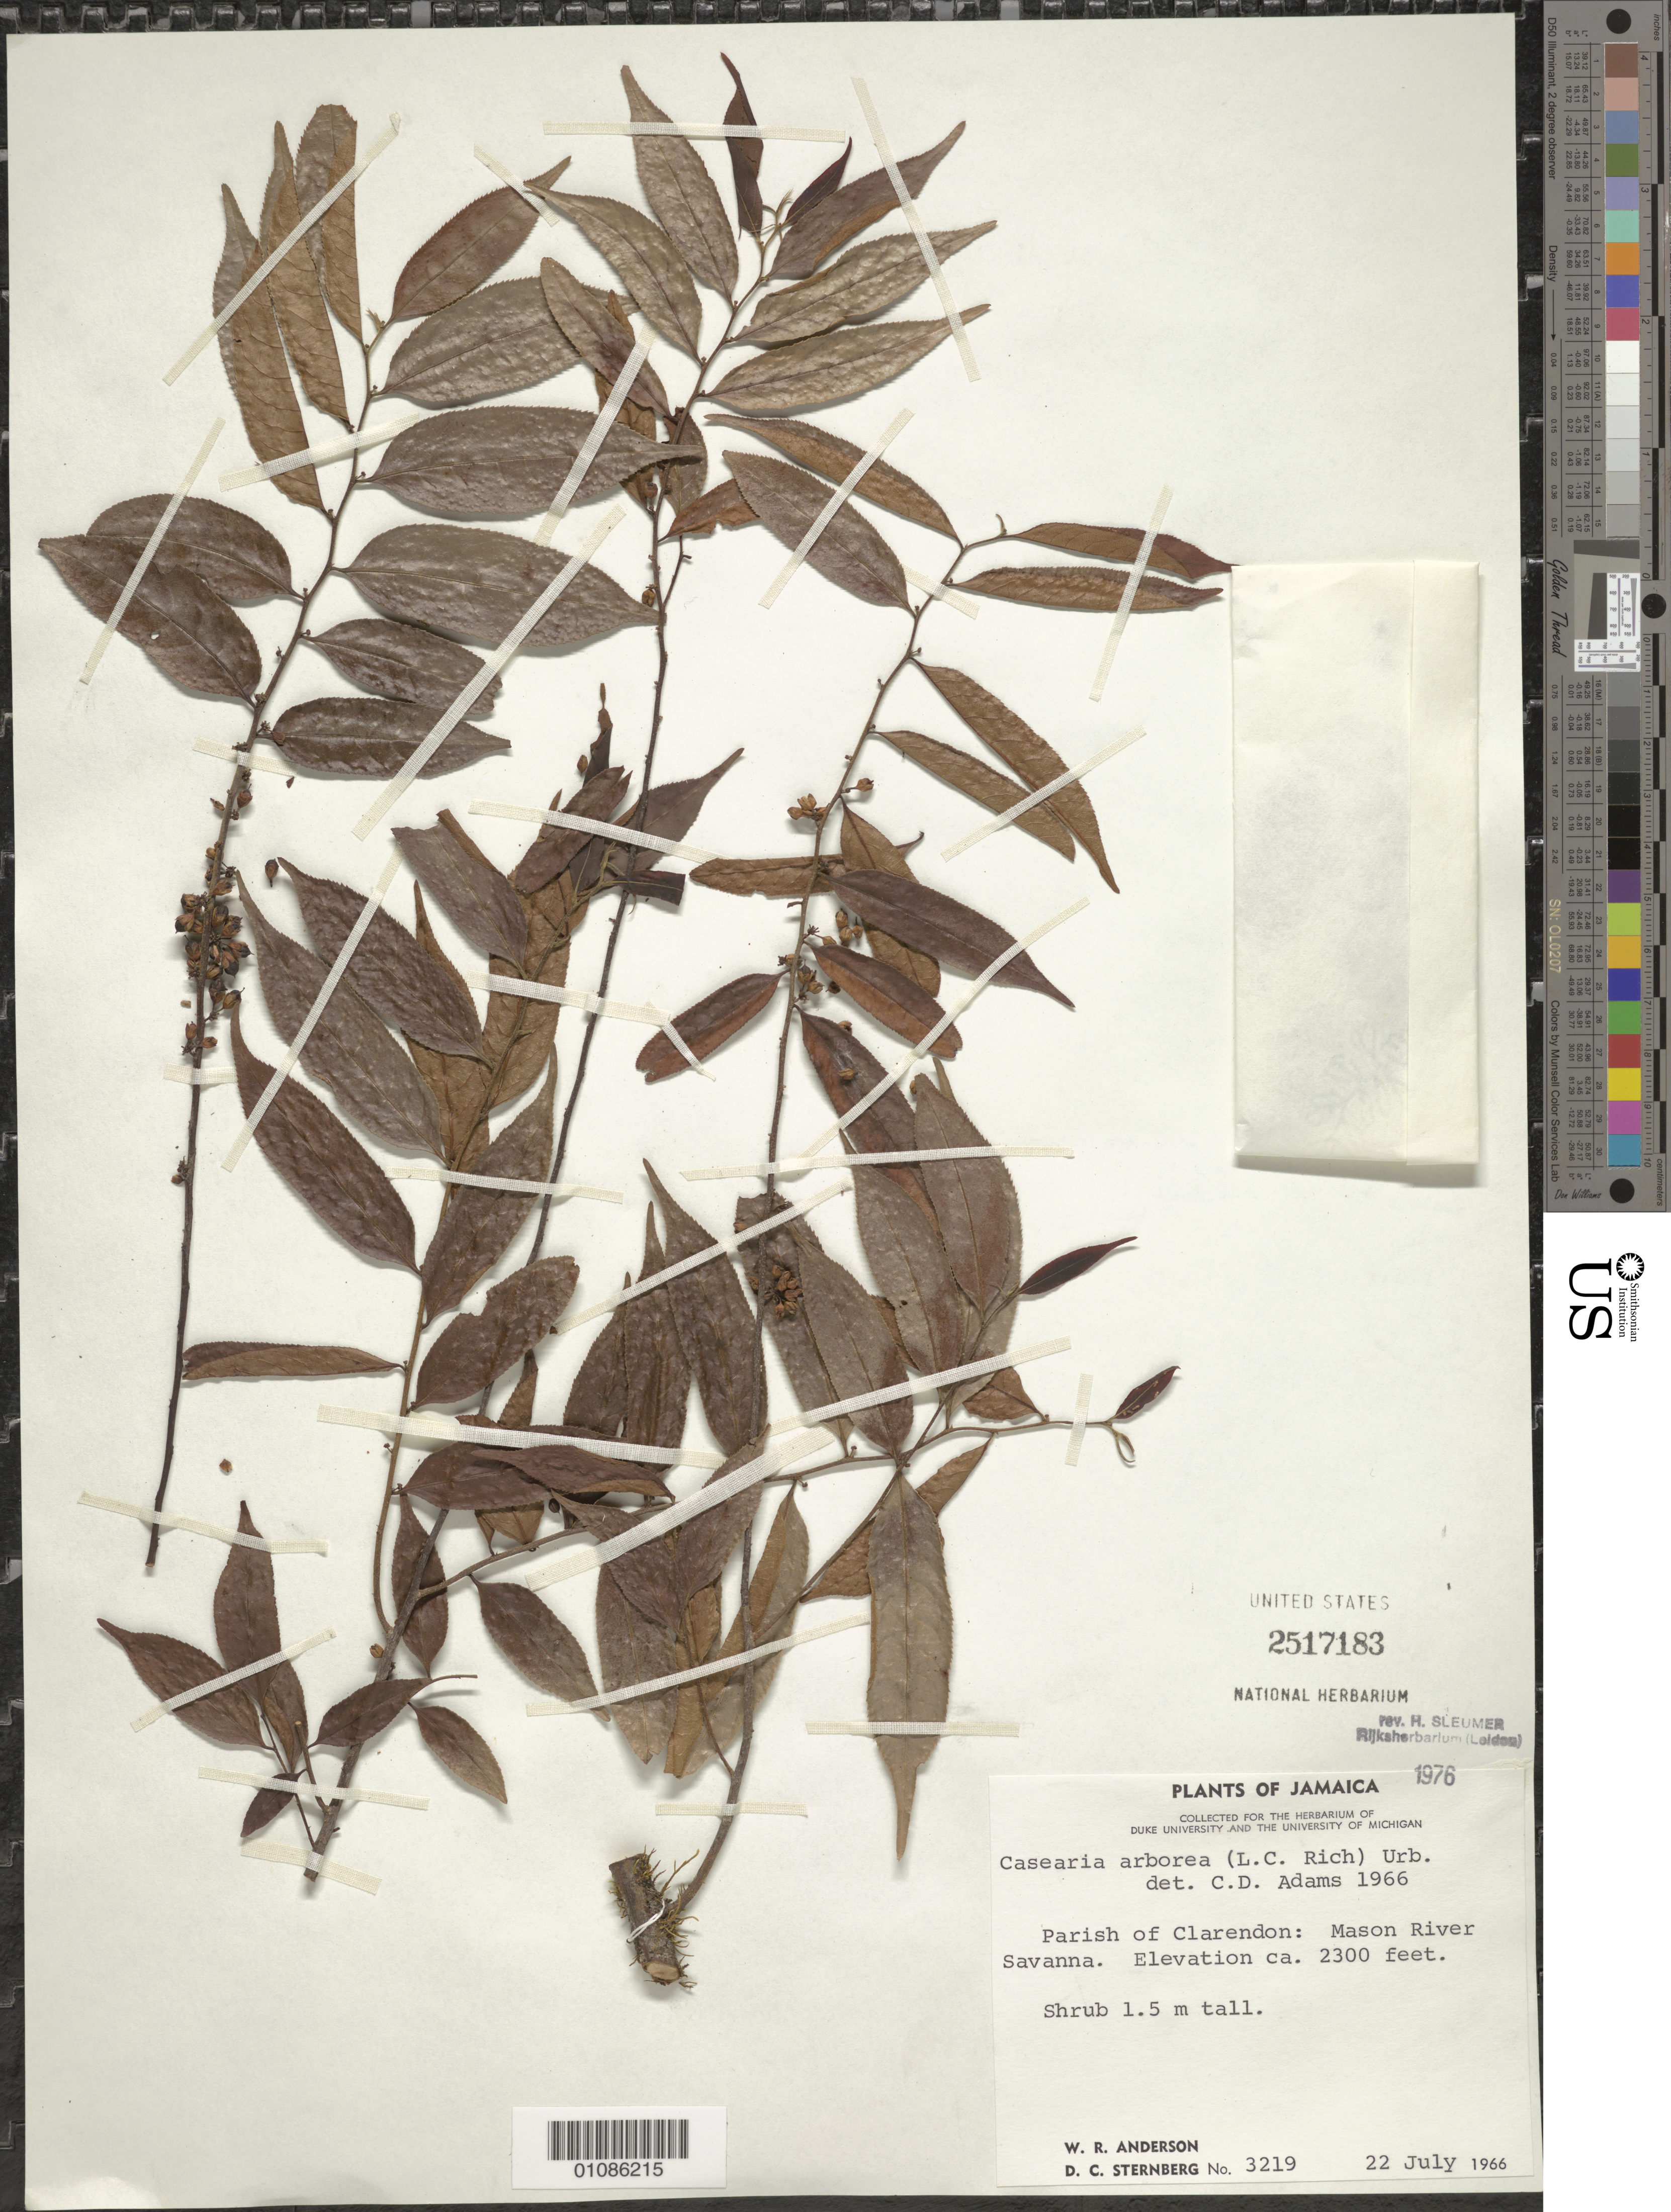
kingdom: Plantae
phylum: Tracheophyta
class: Magnoliopsida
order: Malpighiales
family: Salicaceae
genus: Casearia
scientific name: Casearia arborea subsp. arborea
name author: (Rich.) Urb.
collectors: W. R. Anderson & D. Sternberg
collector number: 3219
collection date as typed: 22 Jul 1966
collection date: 1966-07-22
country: Jamaica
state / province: Clarendon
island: Jamaica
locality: Mason river savanna.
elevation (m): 701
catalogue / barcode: US 2517183